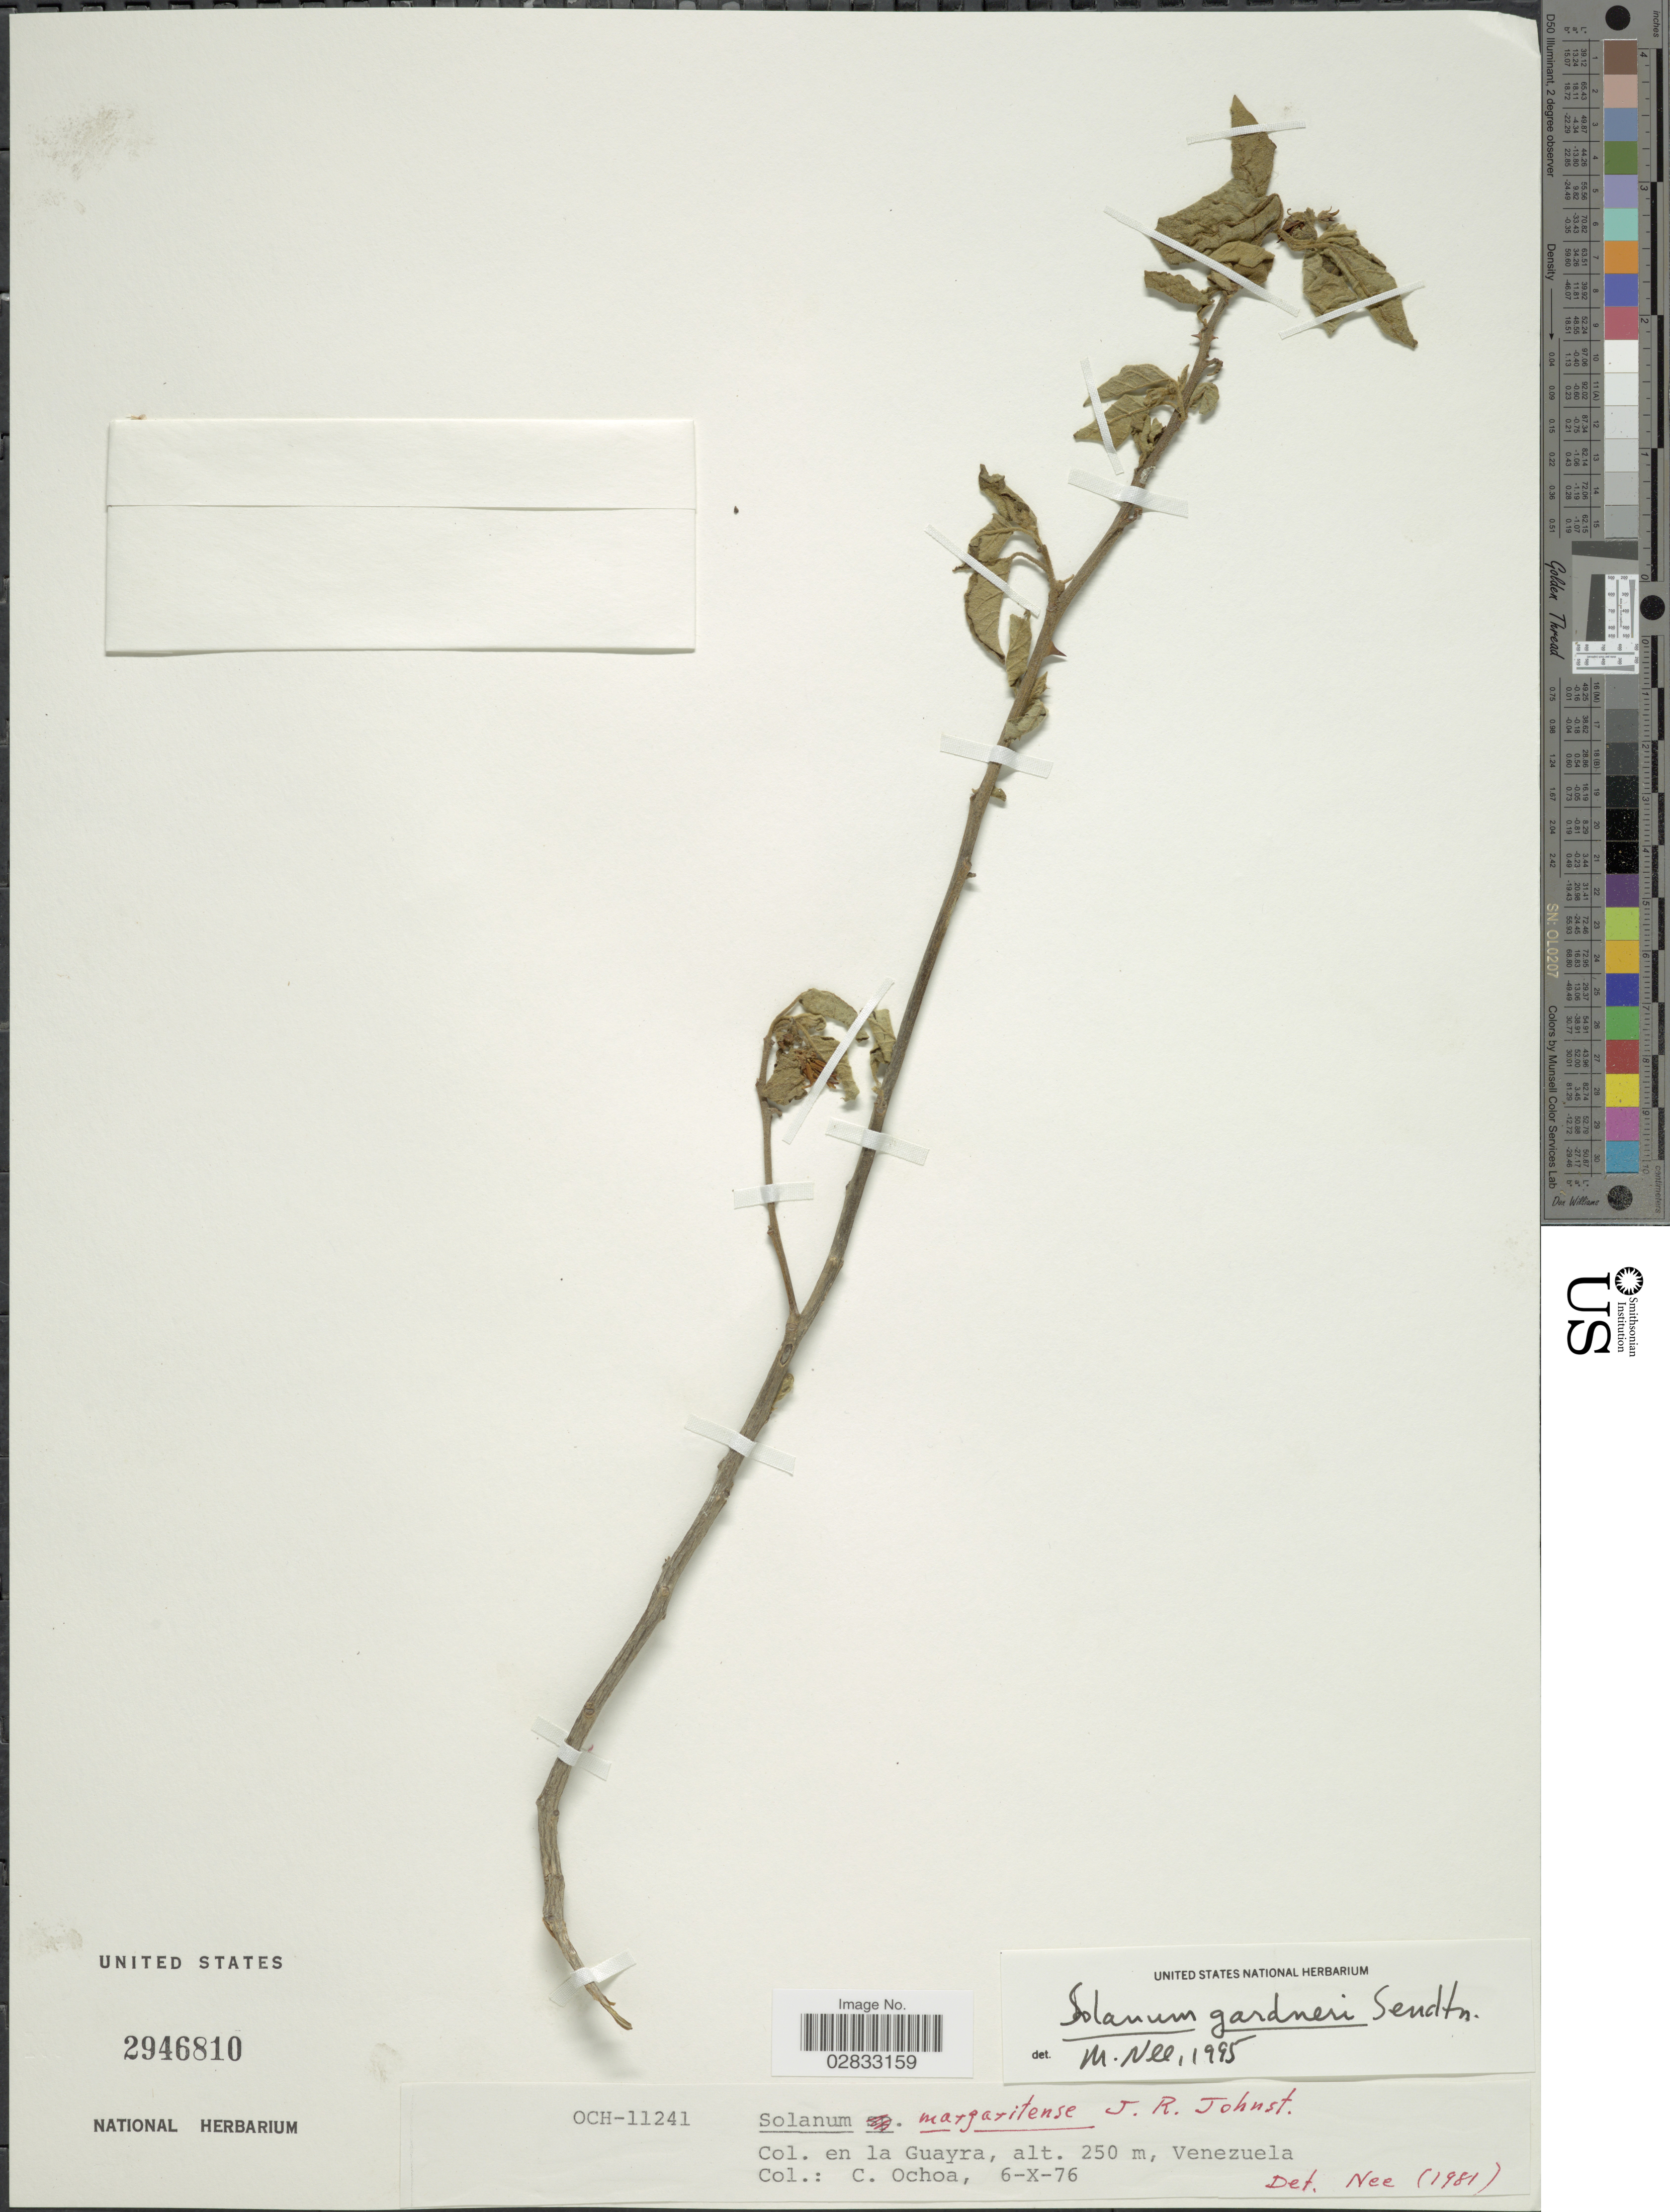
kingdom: Plantae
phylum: Tracheophyta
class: Magnoliopsida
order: Solanales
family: Solanaceae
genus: Solanum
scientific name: Solanum gardneri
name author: Sendtn. in Mart.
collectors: C. Ochoa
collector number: OCH-11241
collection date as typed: Transcribed d/m/y: 6/10/76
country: Venezuela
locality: En la Guayra.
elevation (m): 250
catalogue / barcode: US 2946810